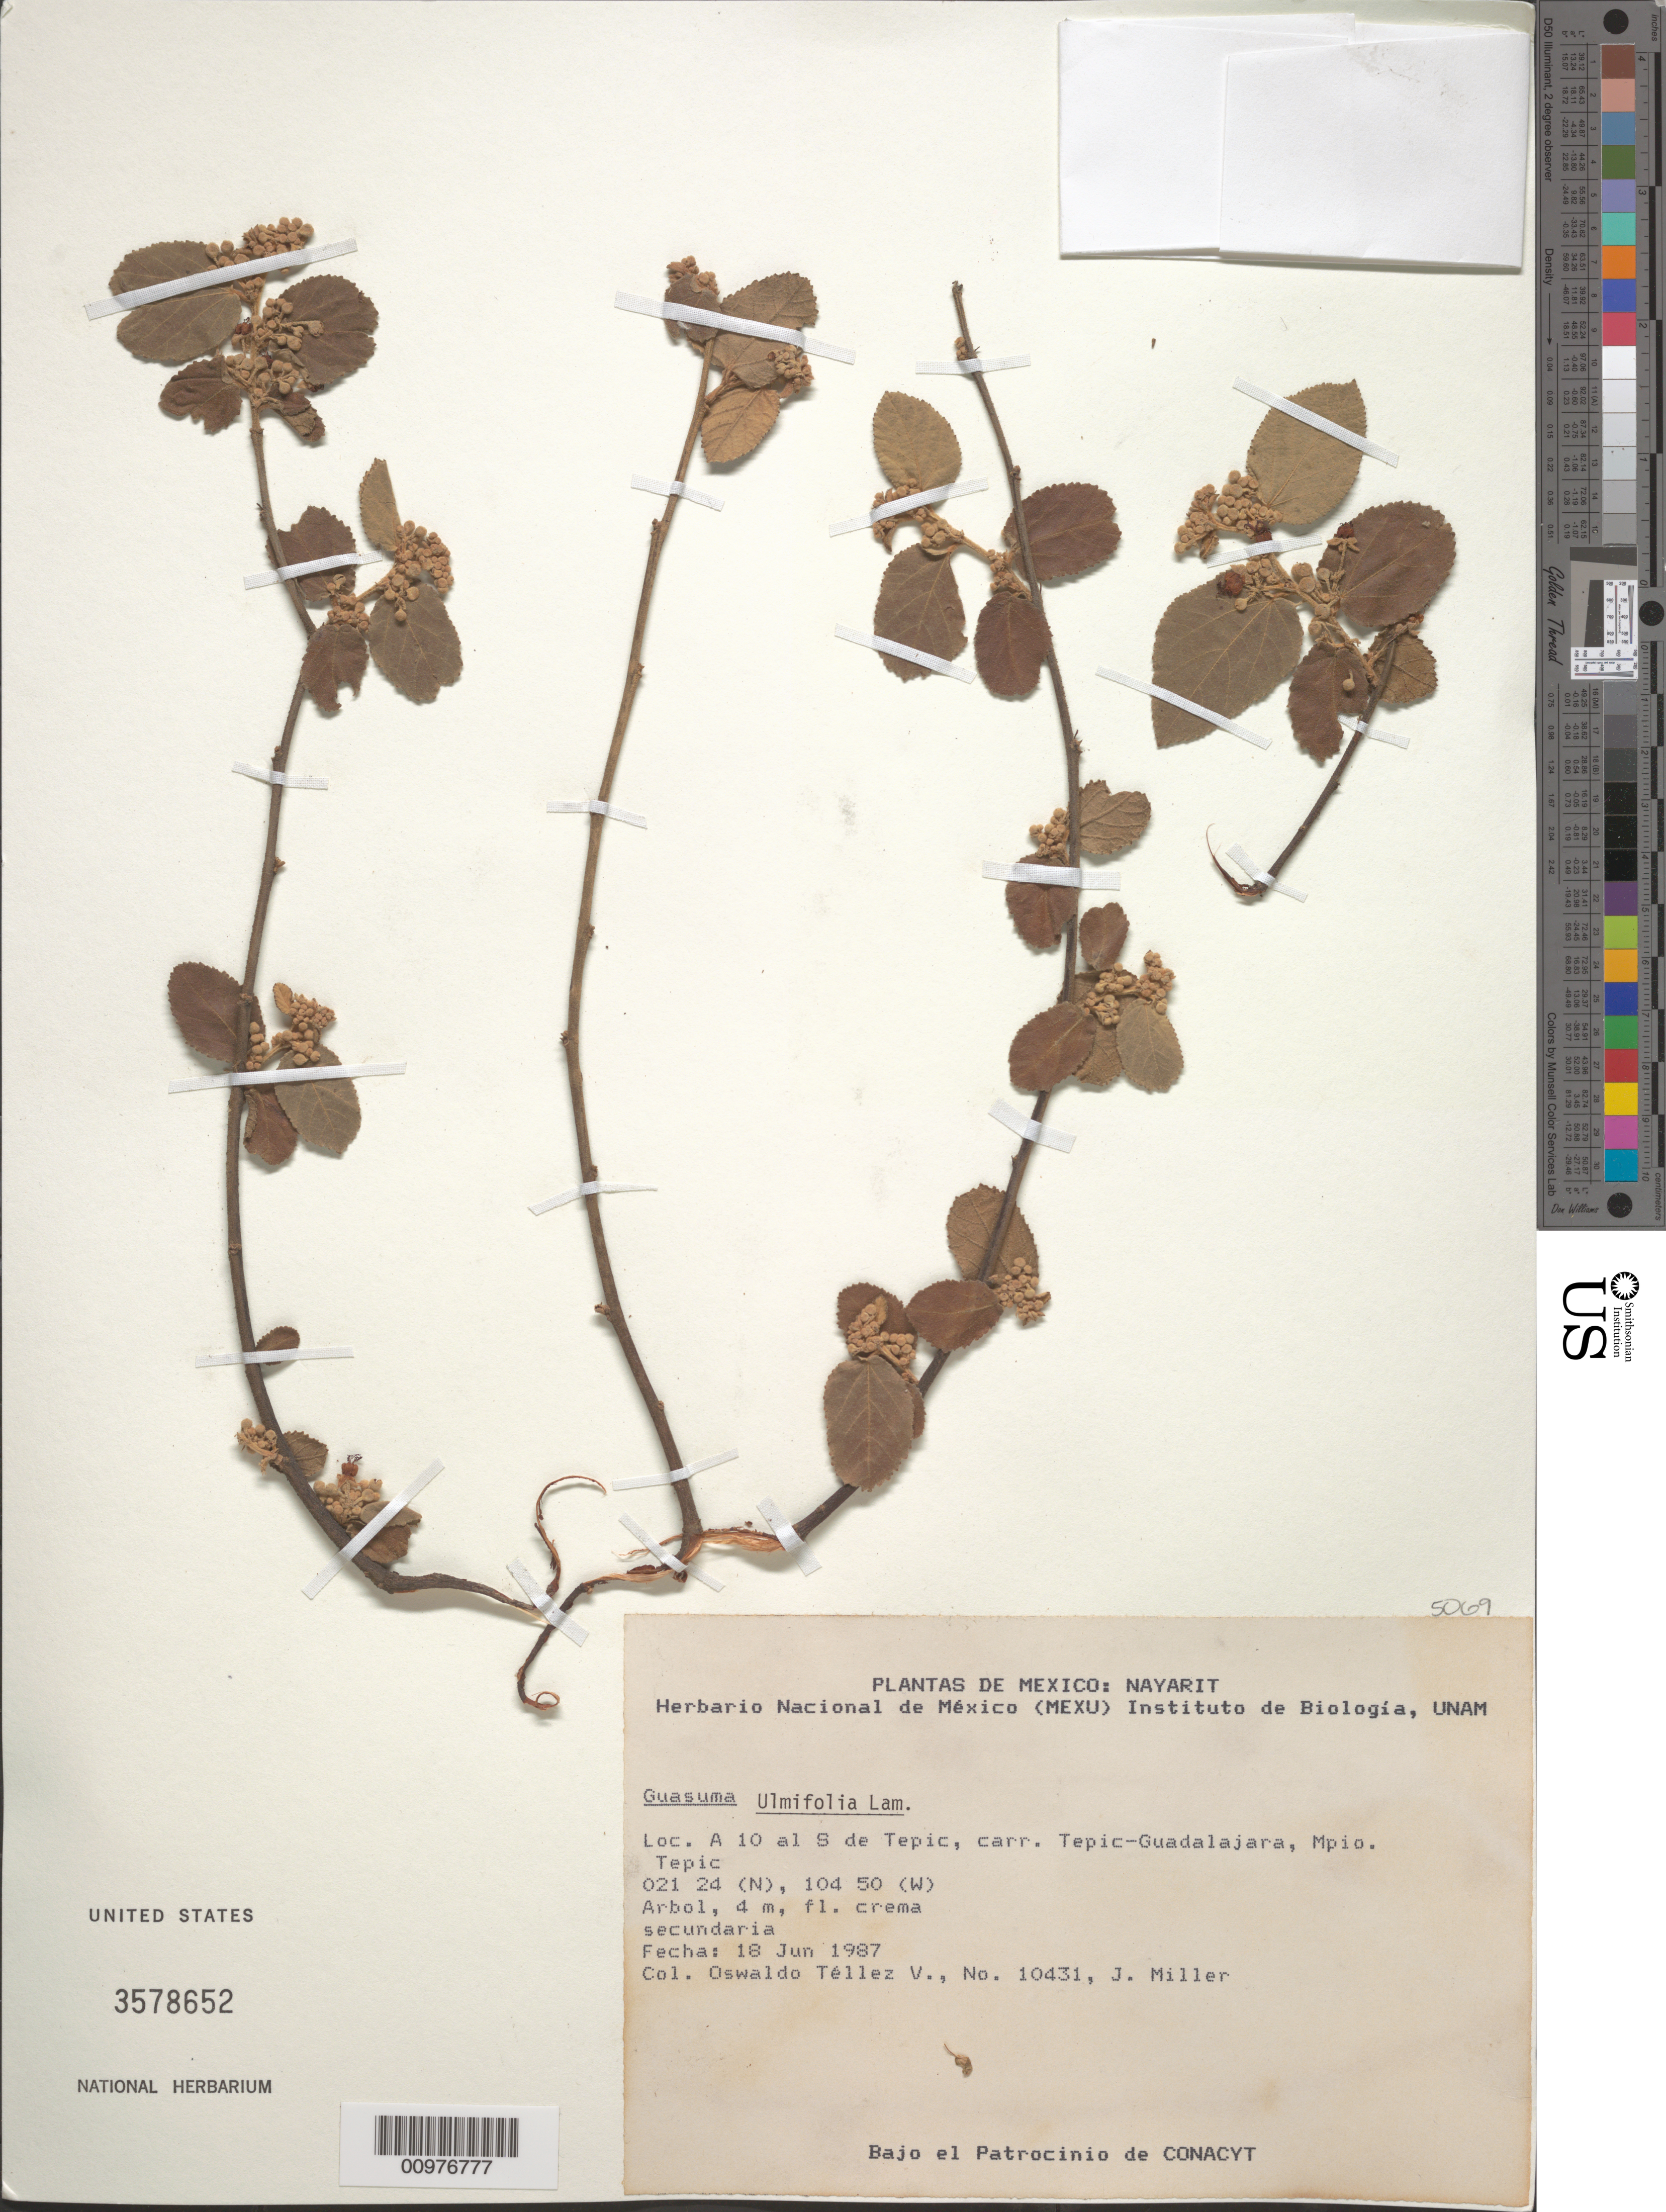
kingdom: Plantae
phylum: Tracheophyta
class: Magnoliopsida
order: Malvales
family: Malvaceae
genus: Guazuma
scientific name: Guazuma ulmifolia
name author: Lam.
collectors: O. Téllez V. & J. Miller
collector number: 10431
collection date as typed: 18 Jun 1987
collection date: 1987-06-18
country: Mexico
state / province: Nayarit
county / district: Tepic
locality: A 10 al S de Tepic, carr. Tepic-Guadalajara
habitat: secundaria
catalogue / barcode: US 3578652